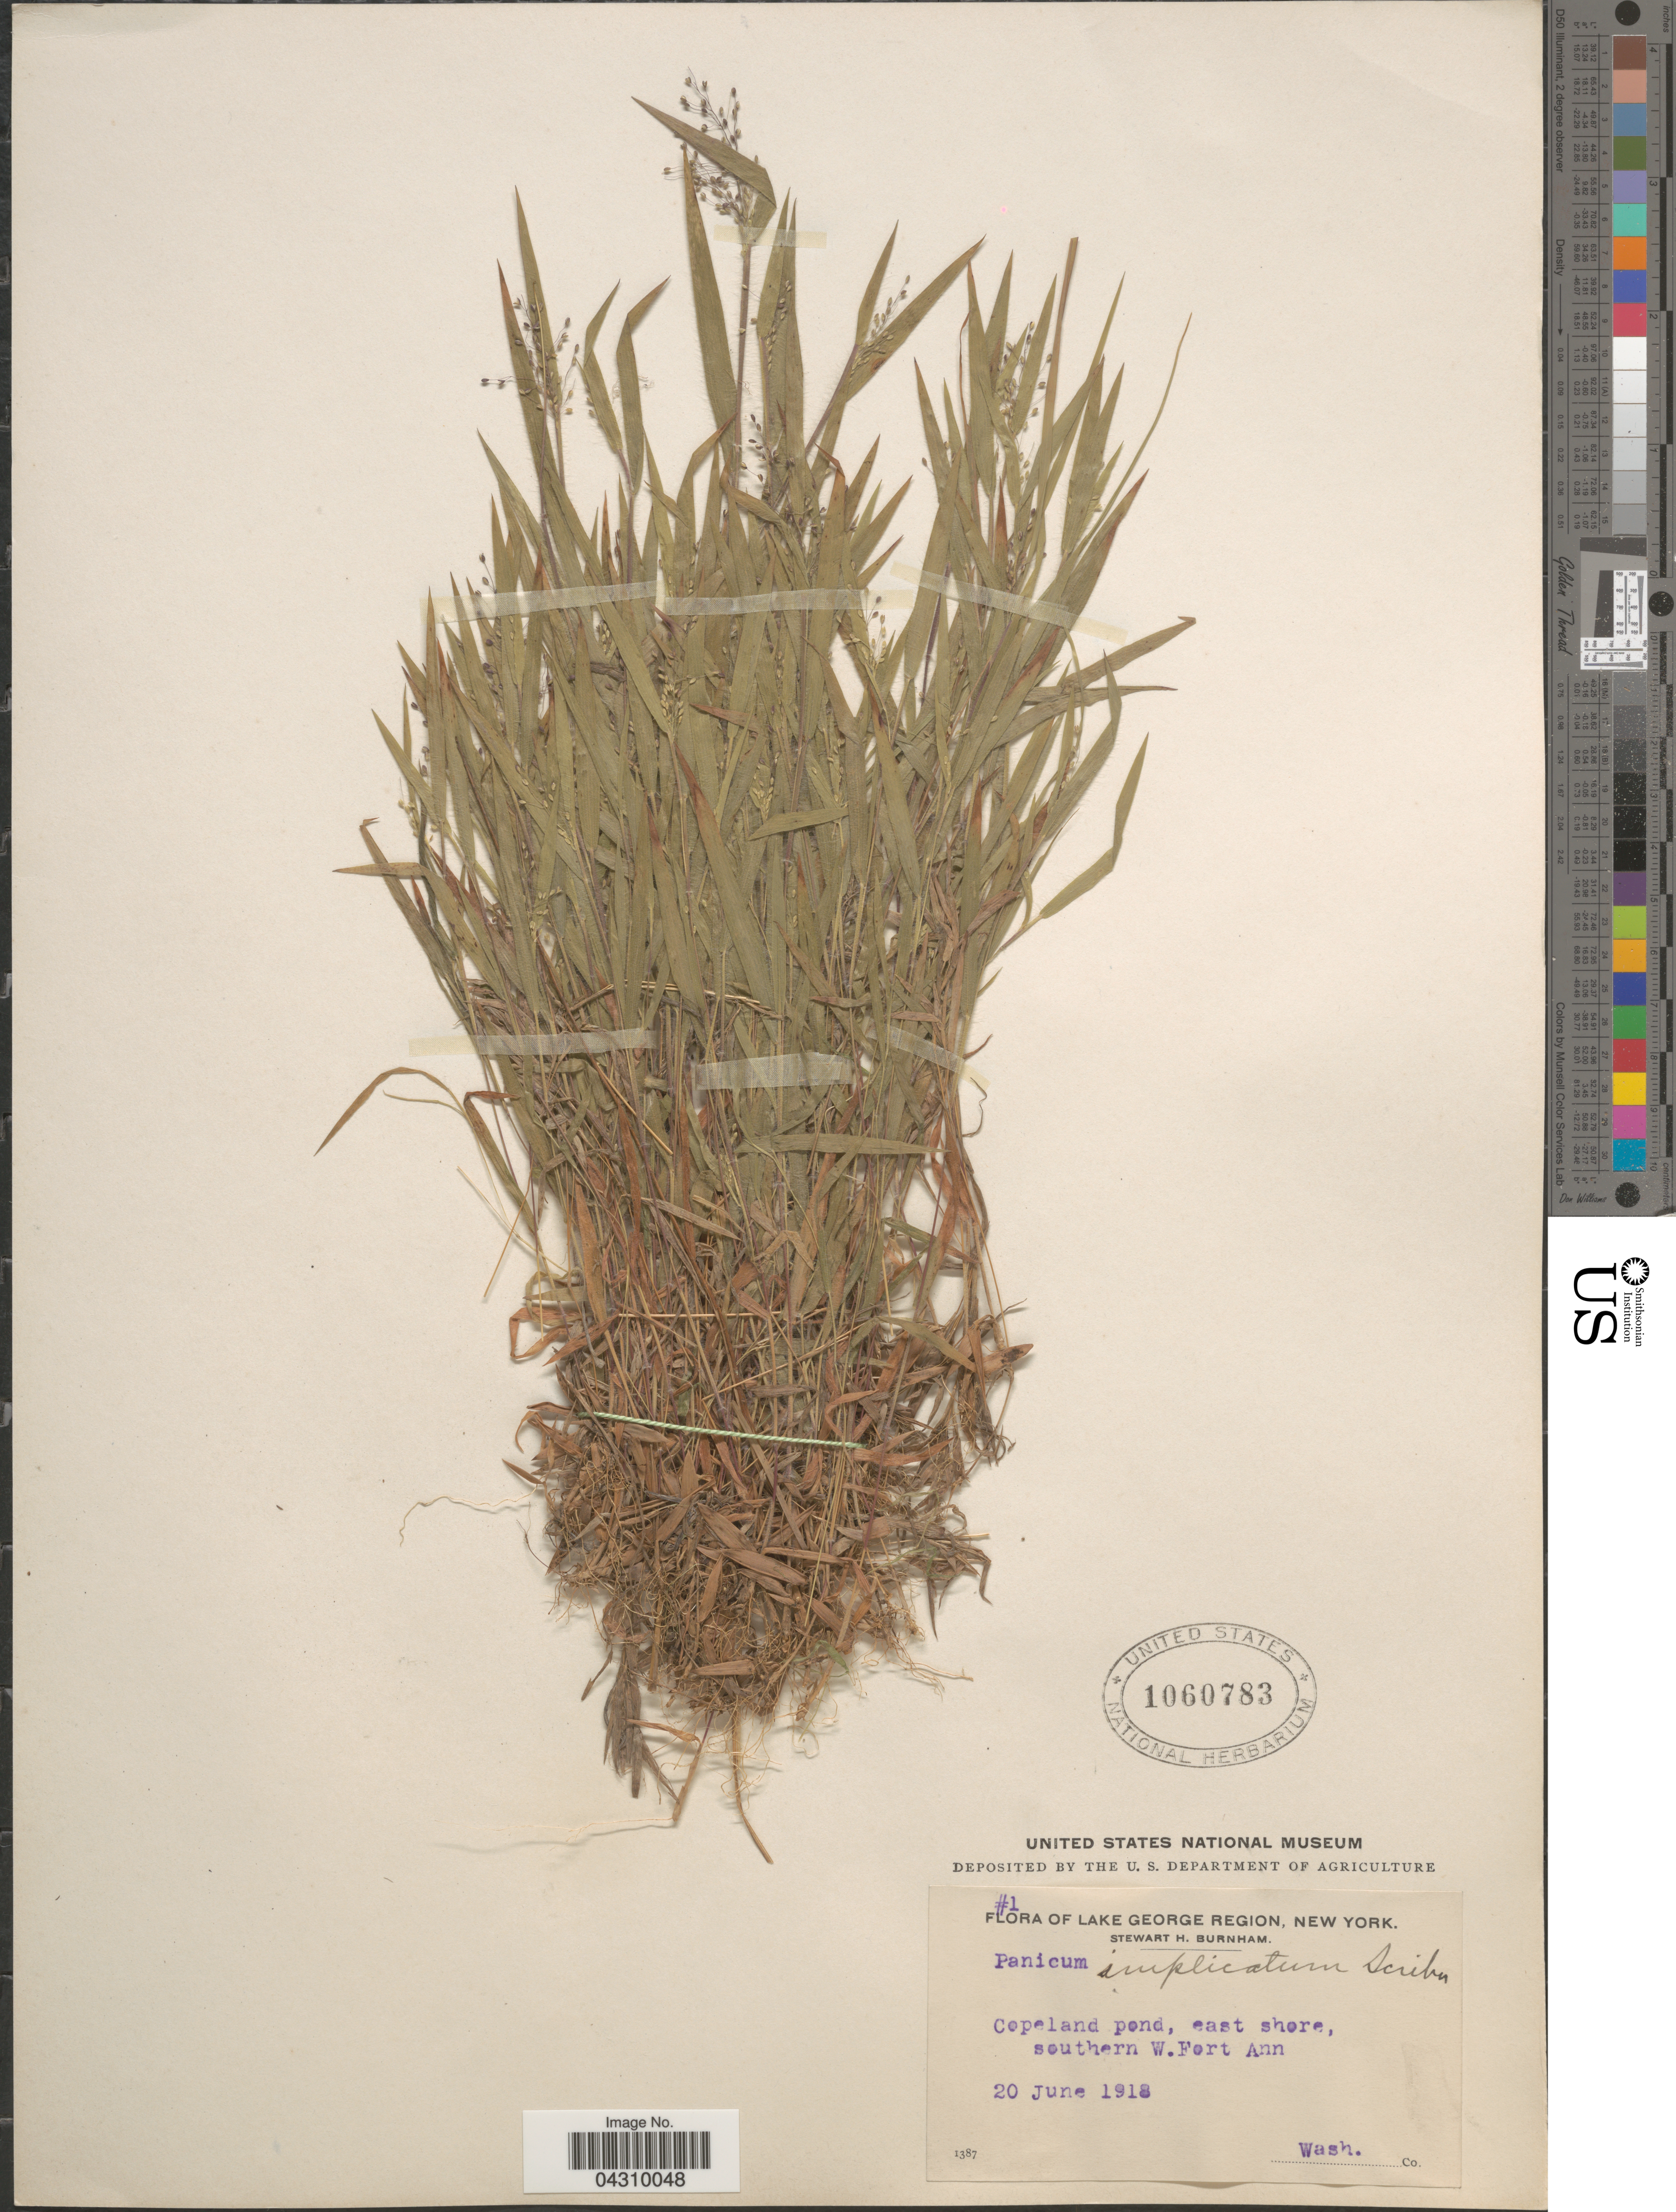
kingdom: Plantae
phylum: Tracheophyta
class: Liliopsida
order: Poales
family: Poaceae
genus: Dichanthelium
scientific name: Dichanthelium acuminatum var. acuminatum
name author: (Sw.) Gould & C.A. Clark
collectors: S. Burnham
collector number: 1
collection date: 1918-06-20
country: United States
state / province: New York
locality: Lake George Region. Copeland pond, east shore, southern W. Fort Ann. Wash. Co.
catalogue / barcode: US 1060783